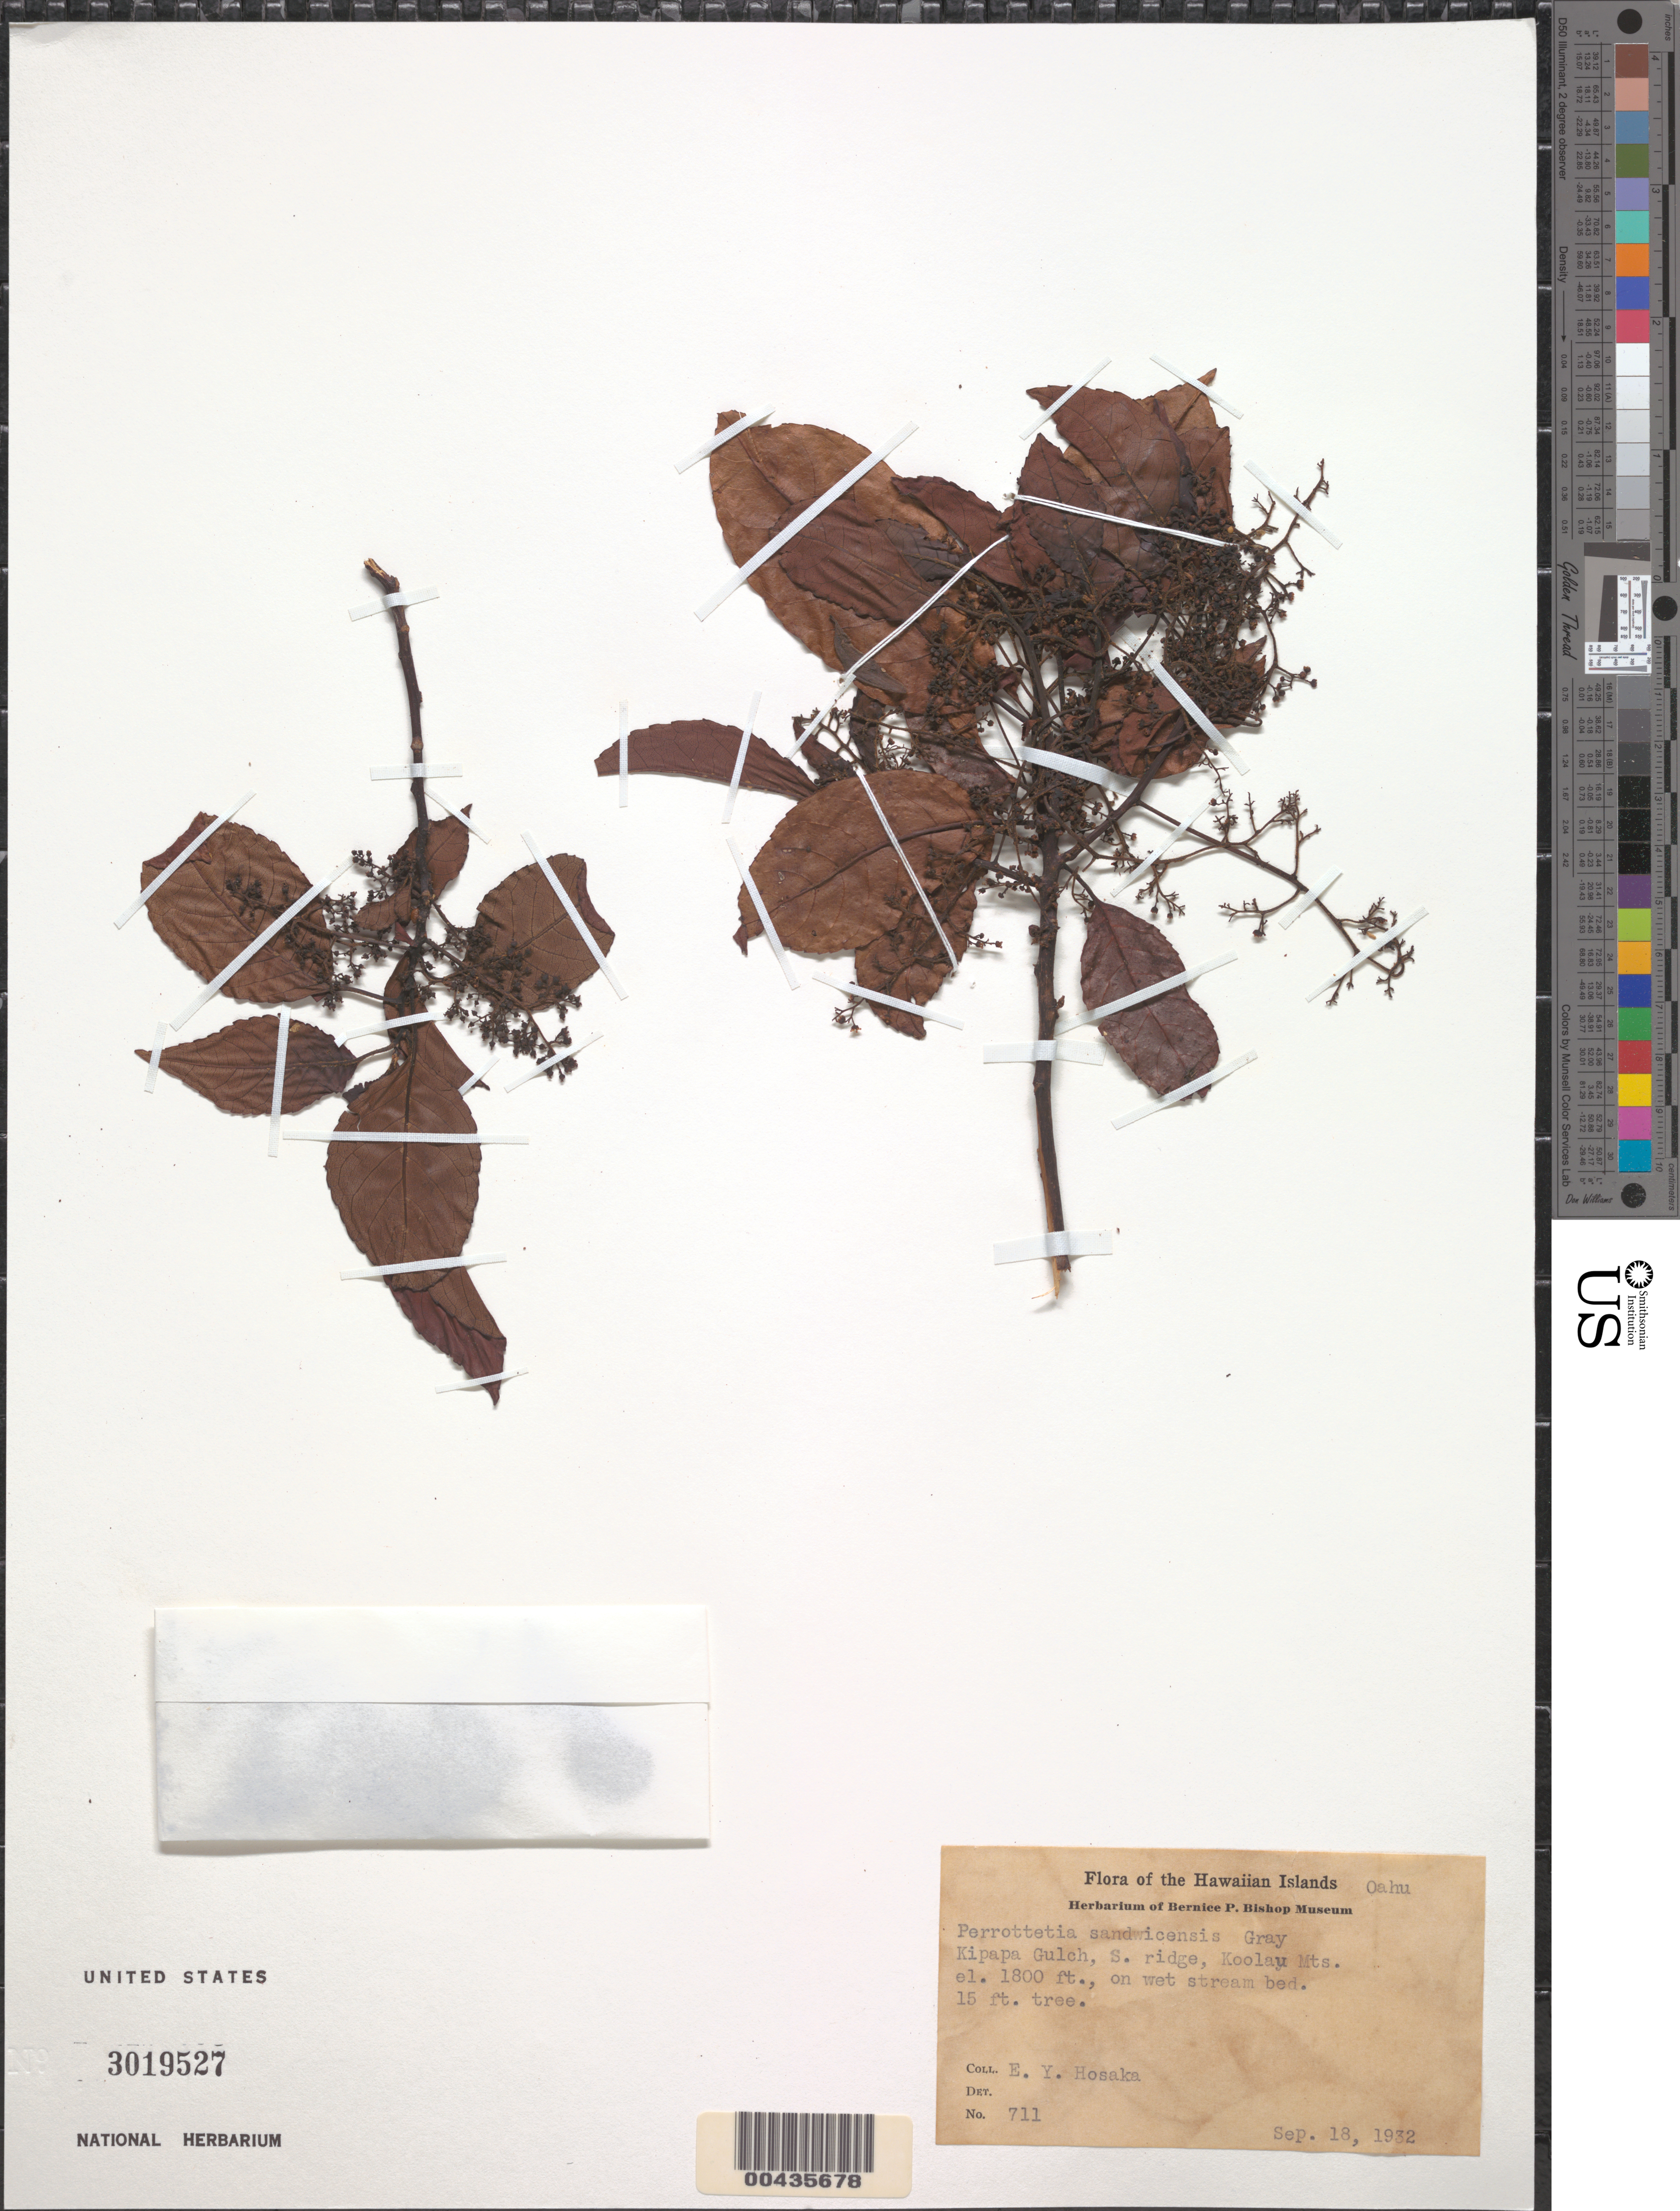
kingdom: Plantae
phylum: Tracheophyta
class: Magnoliopsida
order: Huerteales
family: Dipentodontaceae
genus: Perrottetia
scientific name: Perrottetia sandwicensis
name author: A. Gray in Wilkes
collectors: E. Y. Hosaka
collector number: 711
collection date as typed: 18 Sep 1932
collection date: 1932-09-18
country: United States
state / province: Hawaii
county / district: Honolulu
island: Oahu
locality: Kipapa Gulch, S ridge, Koolau Mts.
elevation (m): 549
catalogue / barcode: US 3019527